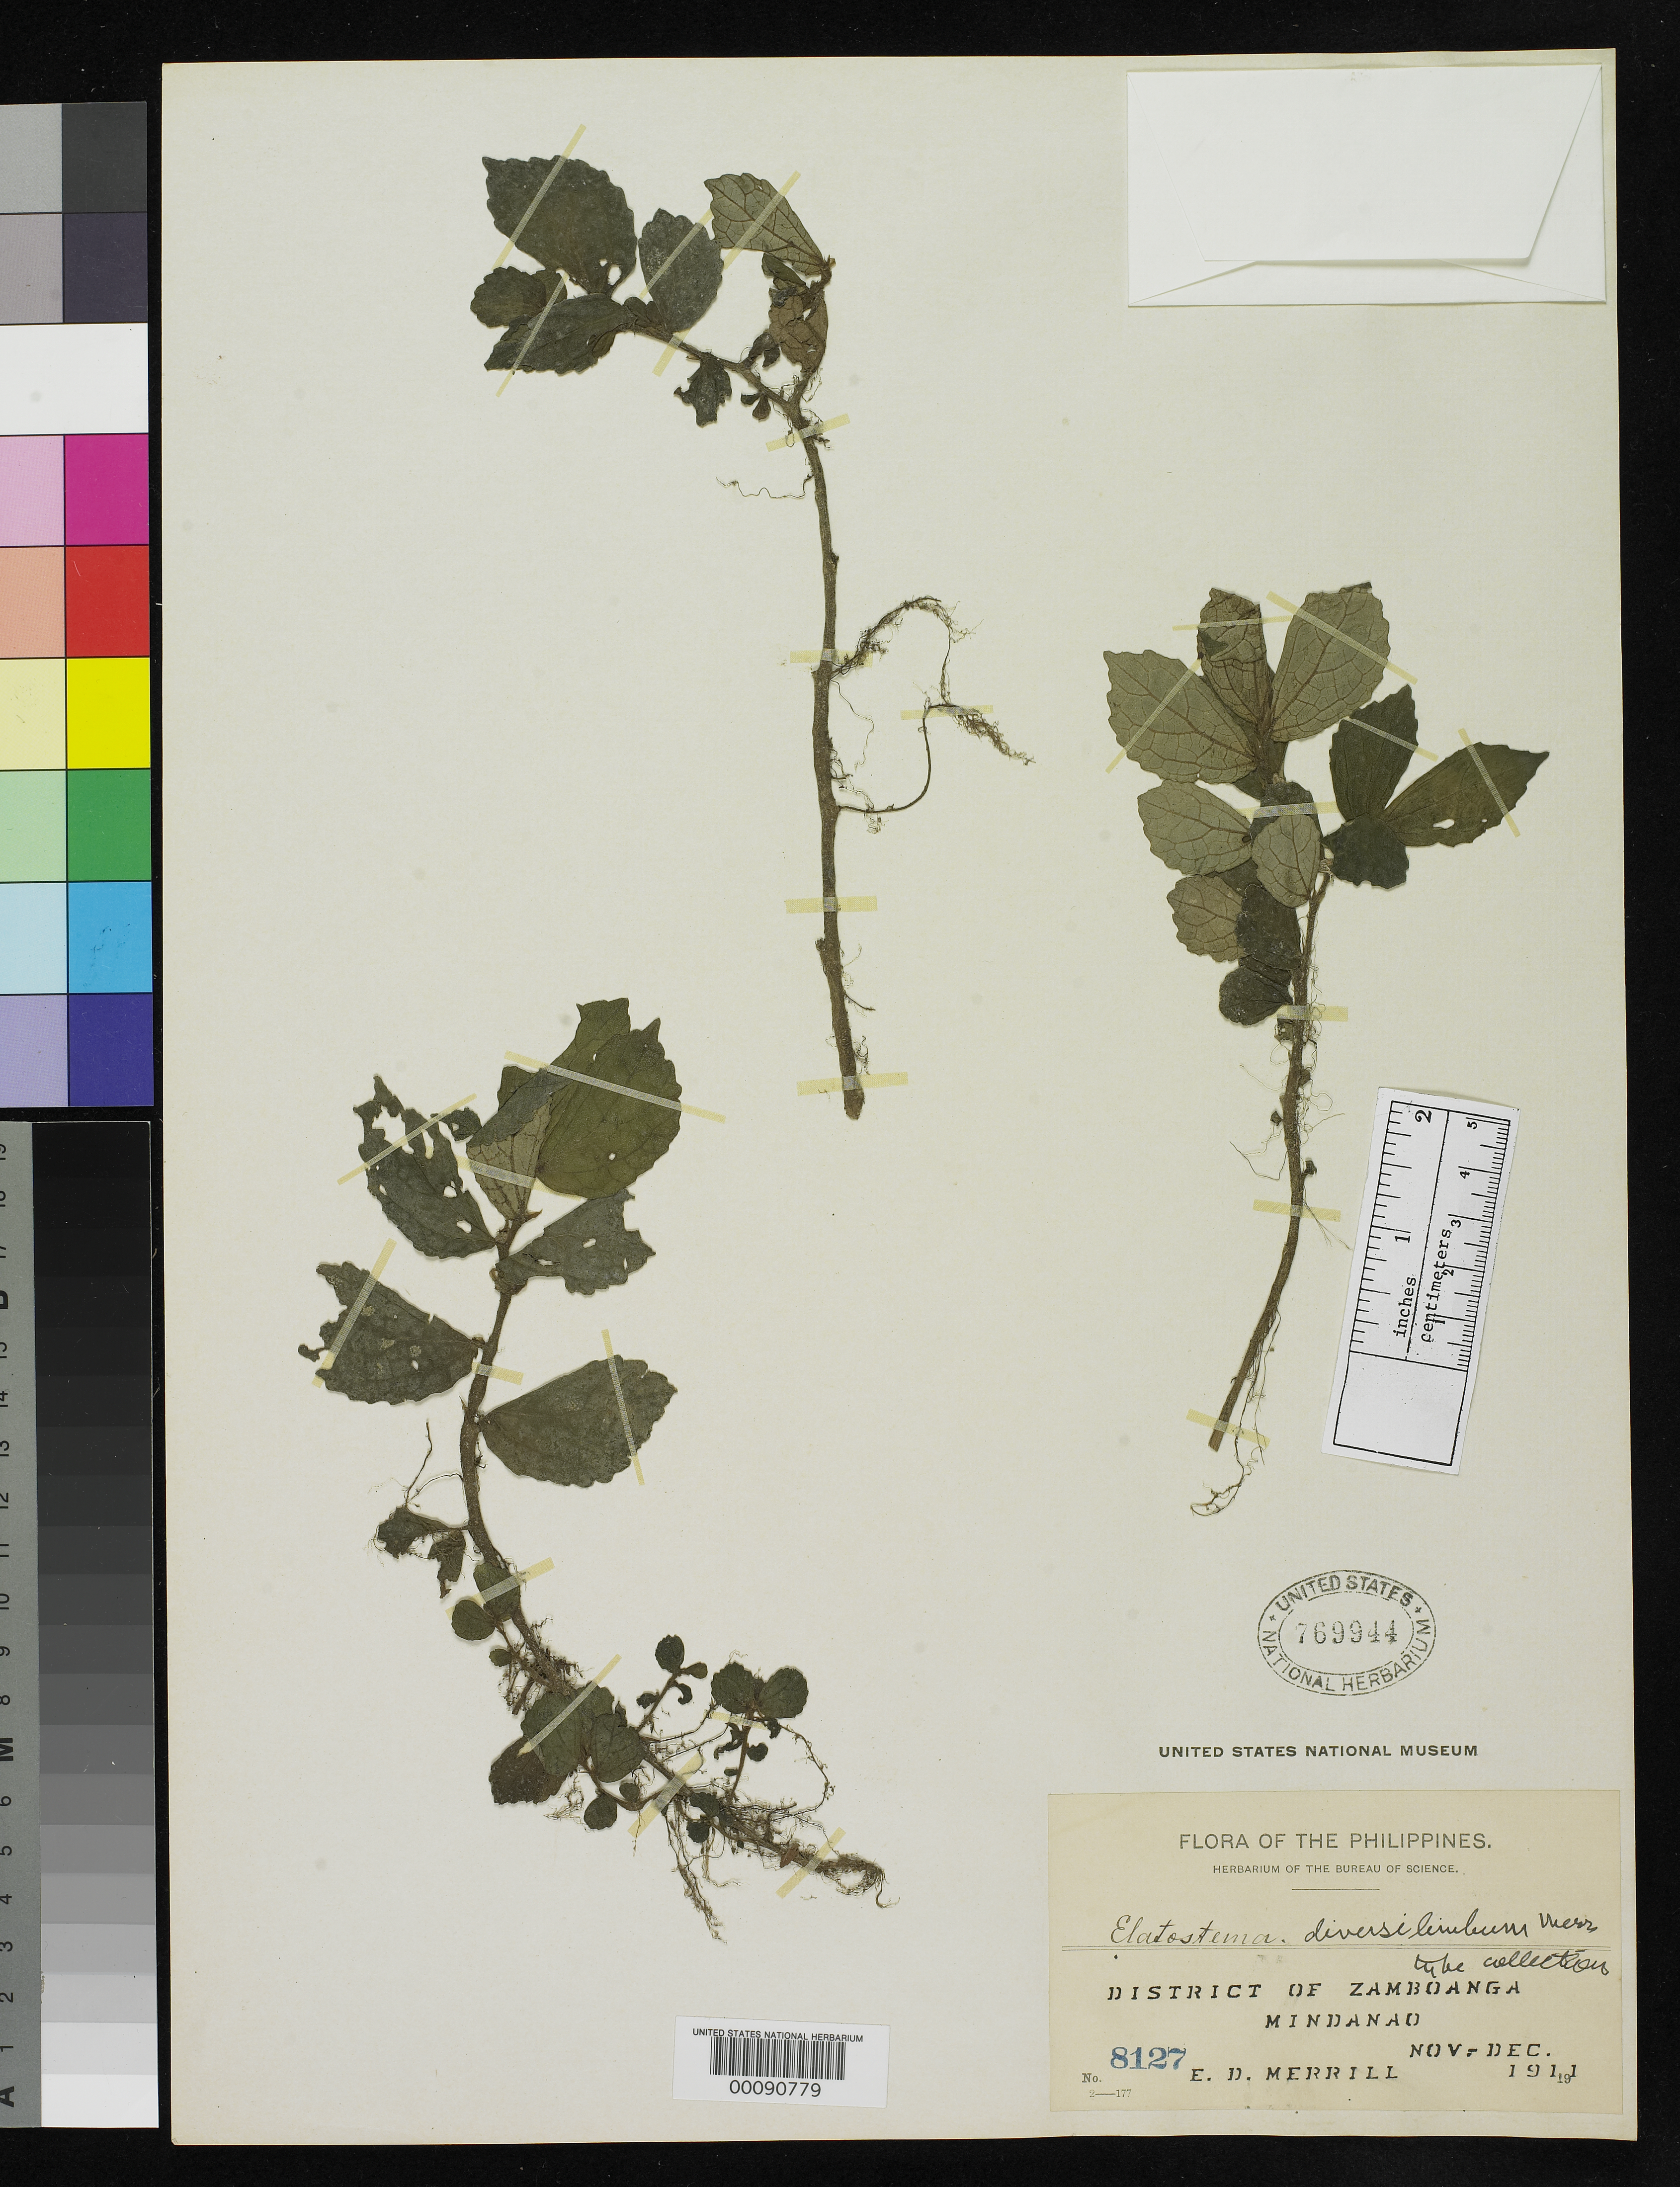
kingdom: Plantae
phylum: Tracheophyta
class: Magnoliopsida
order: Rosales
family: Urticaceae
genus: Elatostema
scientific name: Elatostema diversilimbum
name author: Merr.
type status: Isotype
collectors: E. D. Merrill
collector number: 8127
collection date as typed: Nov 1911 to -- Dec 1911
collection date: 1911-11/1911-12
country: Philippines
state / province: Zamboanga Peninsula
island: Mindanao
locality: Tetuan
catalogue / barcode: US 769944